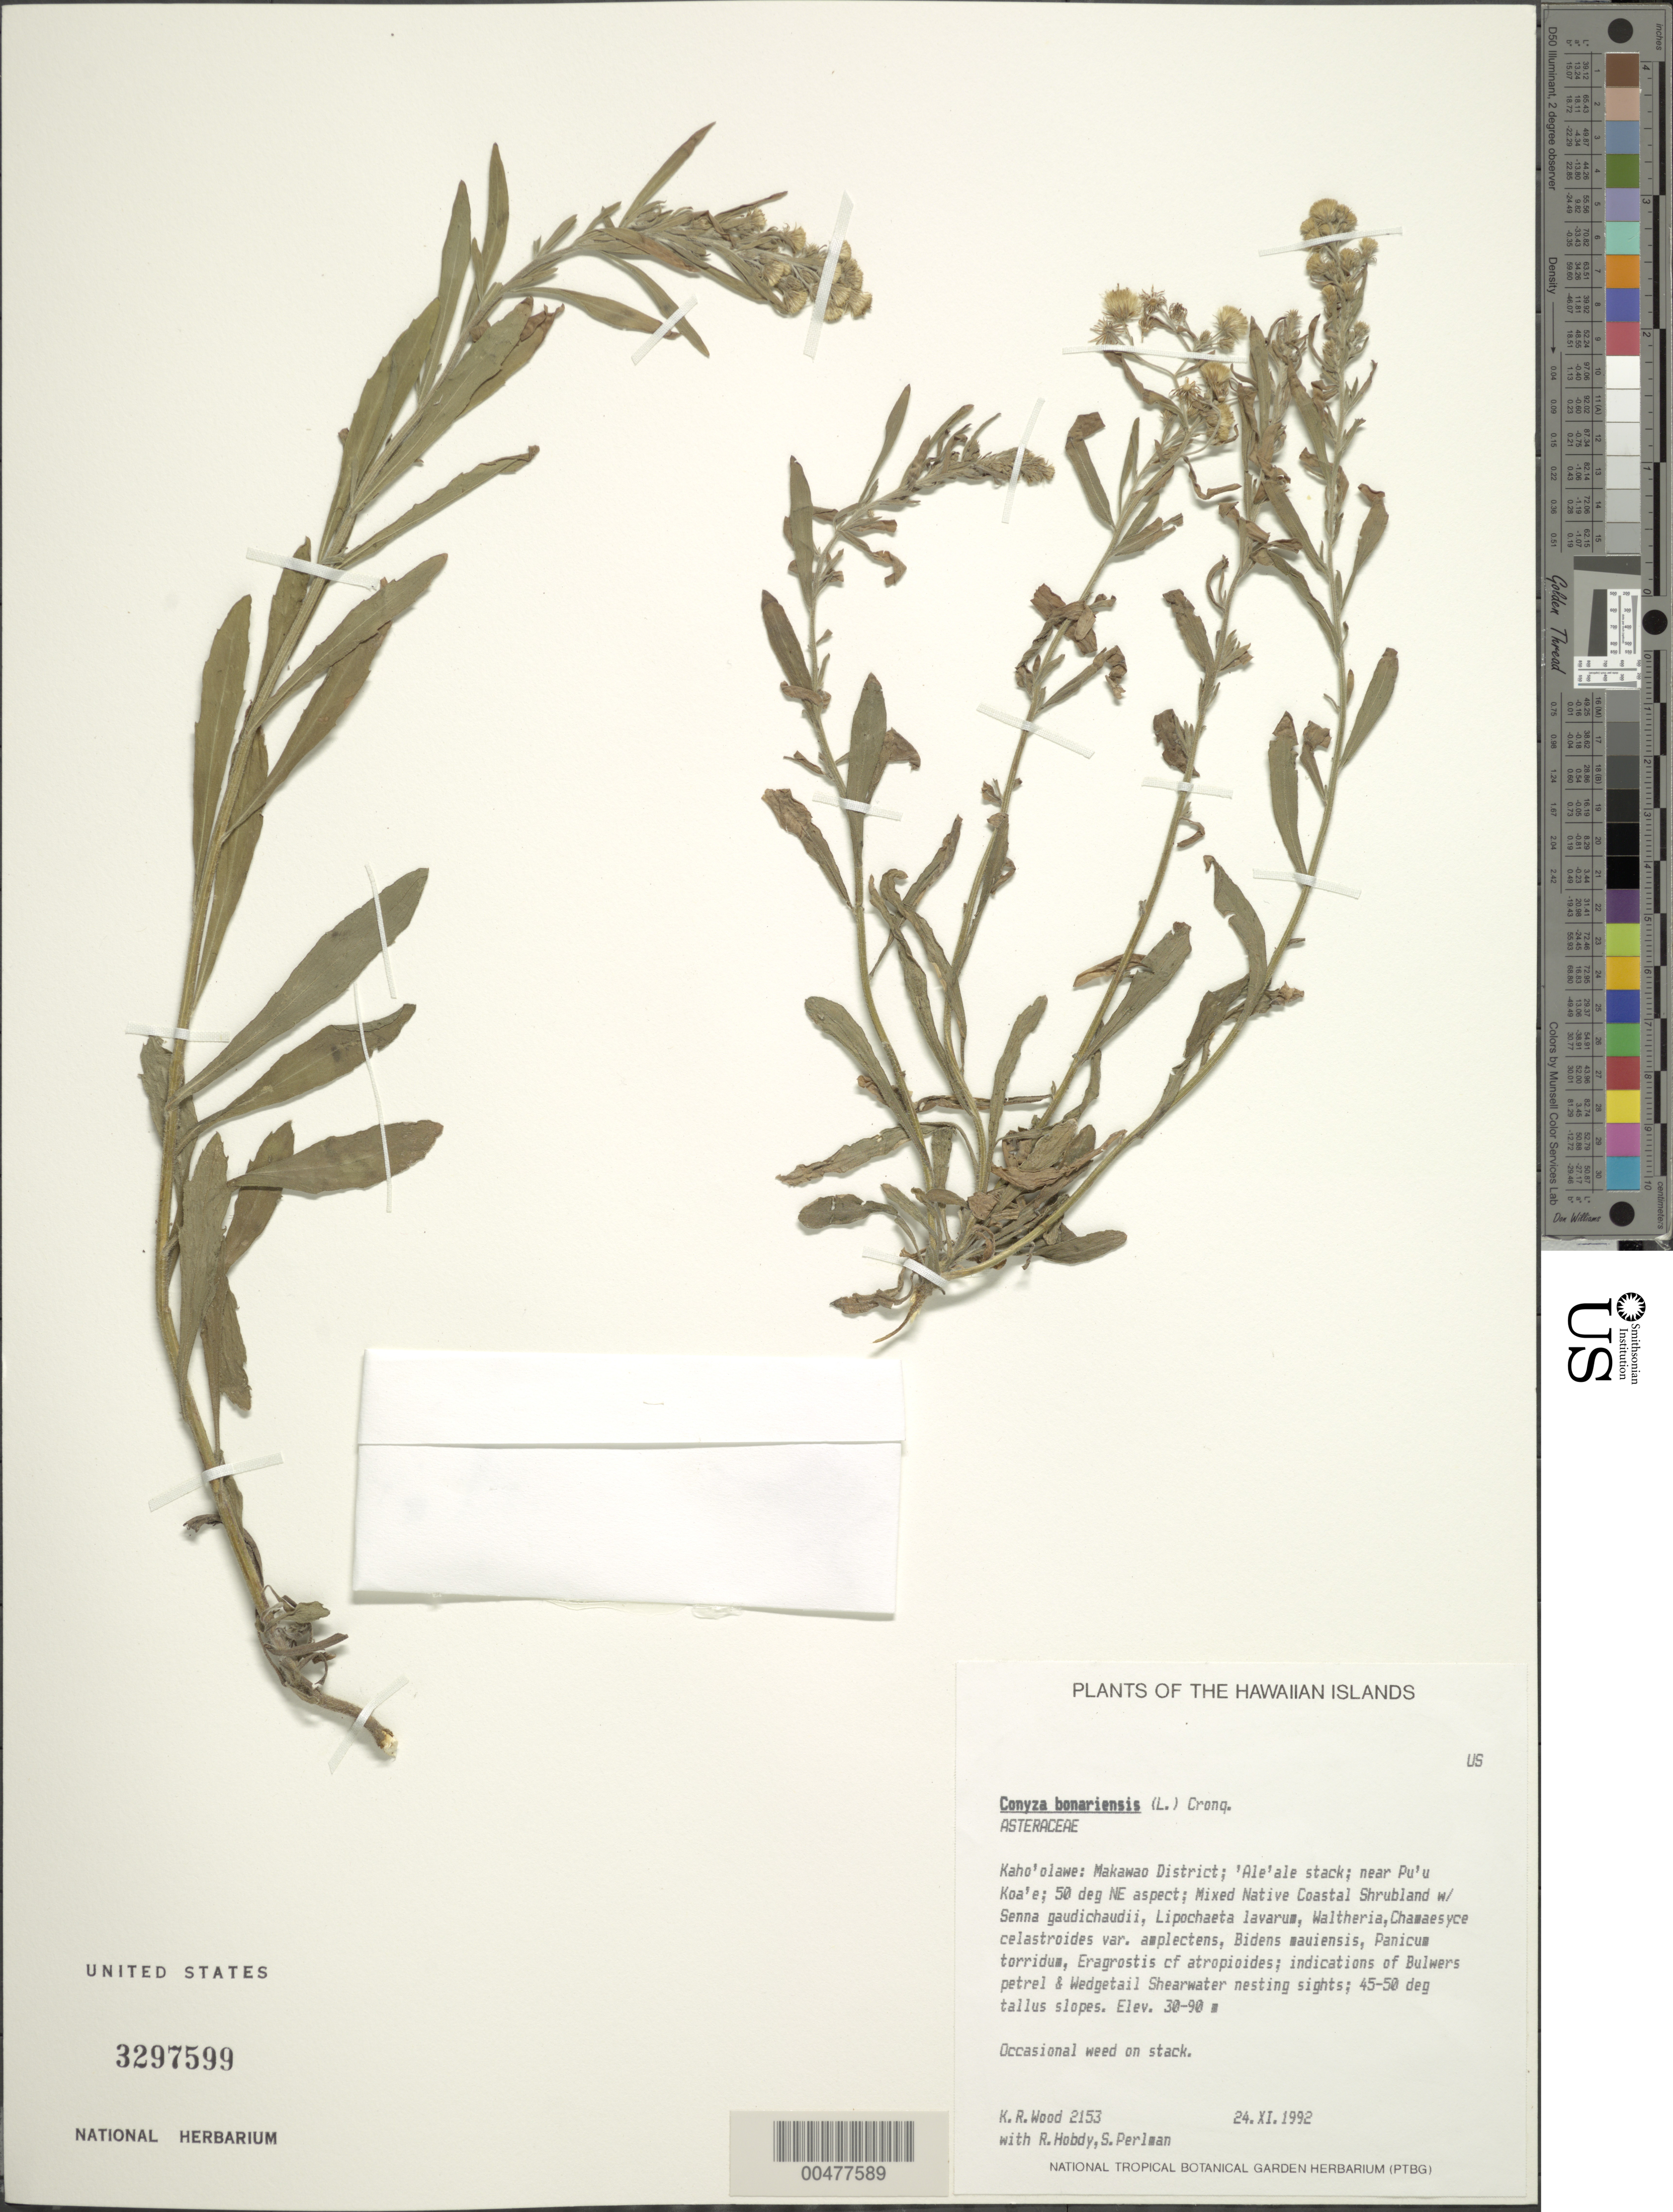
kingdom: Plantae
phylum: Tracheophyta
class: Magnoliopsida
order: Asterales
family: Asteraceae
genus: Erigeron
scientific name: Erigeron bonariensis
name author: L.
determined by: Wagner, W. L., (BOT), Smithsonian Institution - National Museum of Natural History (UNITED STATES)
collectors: K. R. Wood, R. Hobdy & S. P. Perlman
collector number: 2153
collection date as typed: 24 Nov 1992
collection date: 1992-11-24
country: United States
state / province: Hawaii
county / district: Maui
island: Maui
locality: Kaho'olawe, Makawao Dist., Aleale stack, near Puu Koae, 50 deg. NE aspect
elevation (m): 30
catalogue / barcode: US 3297599